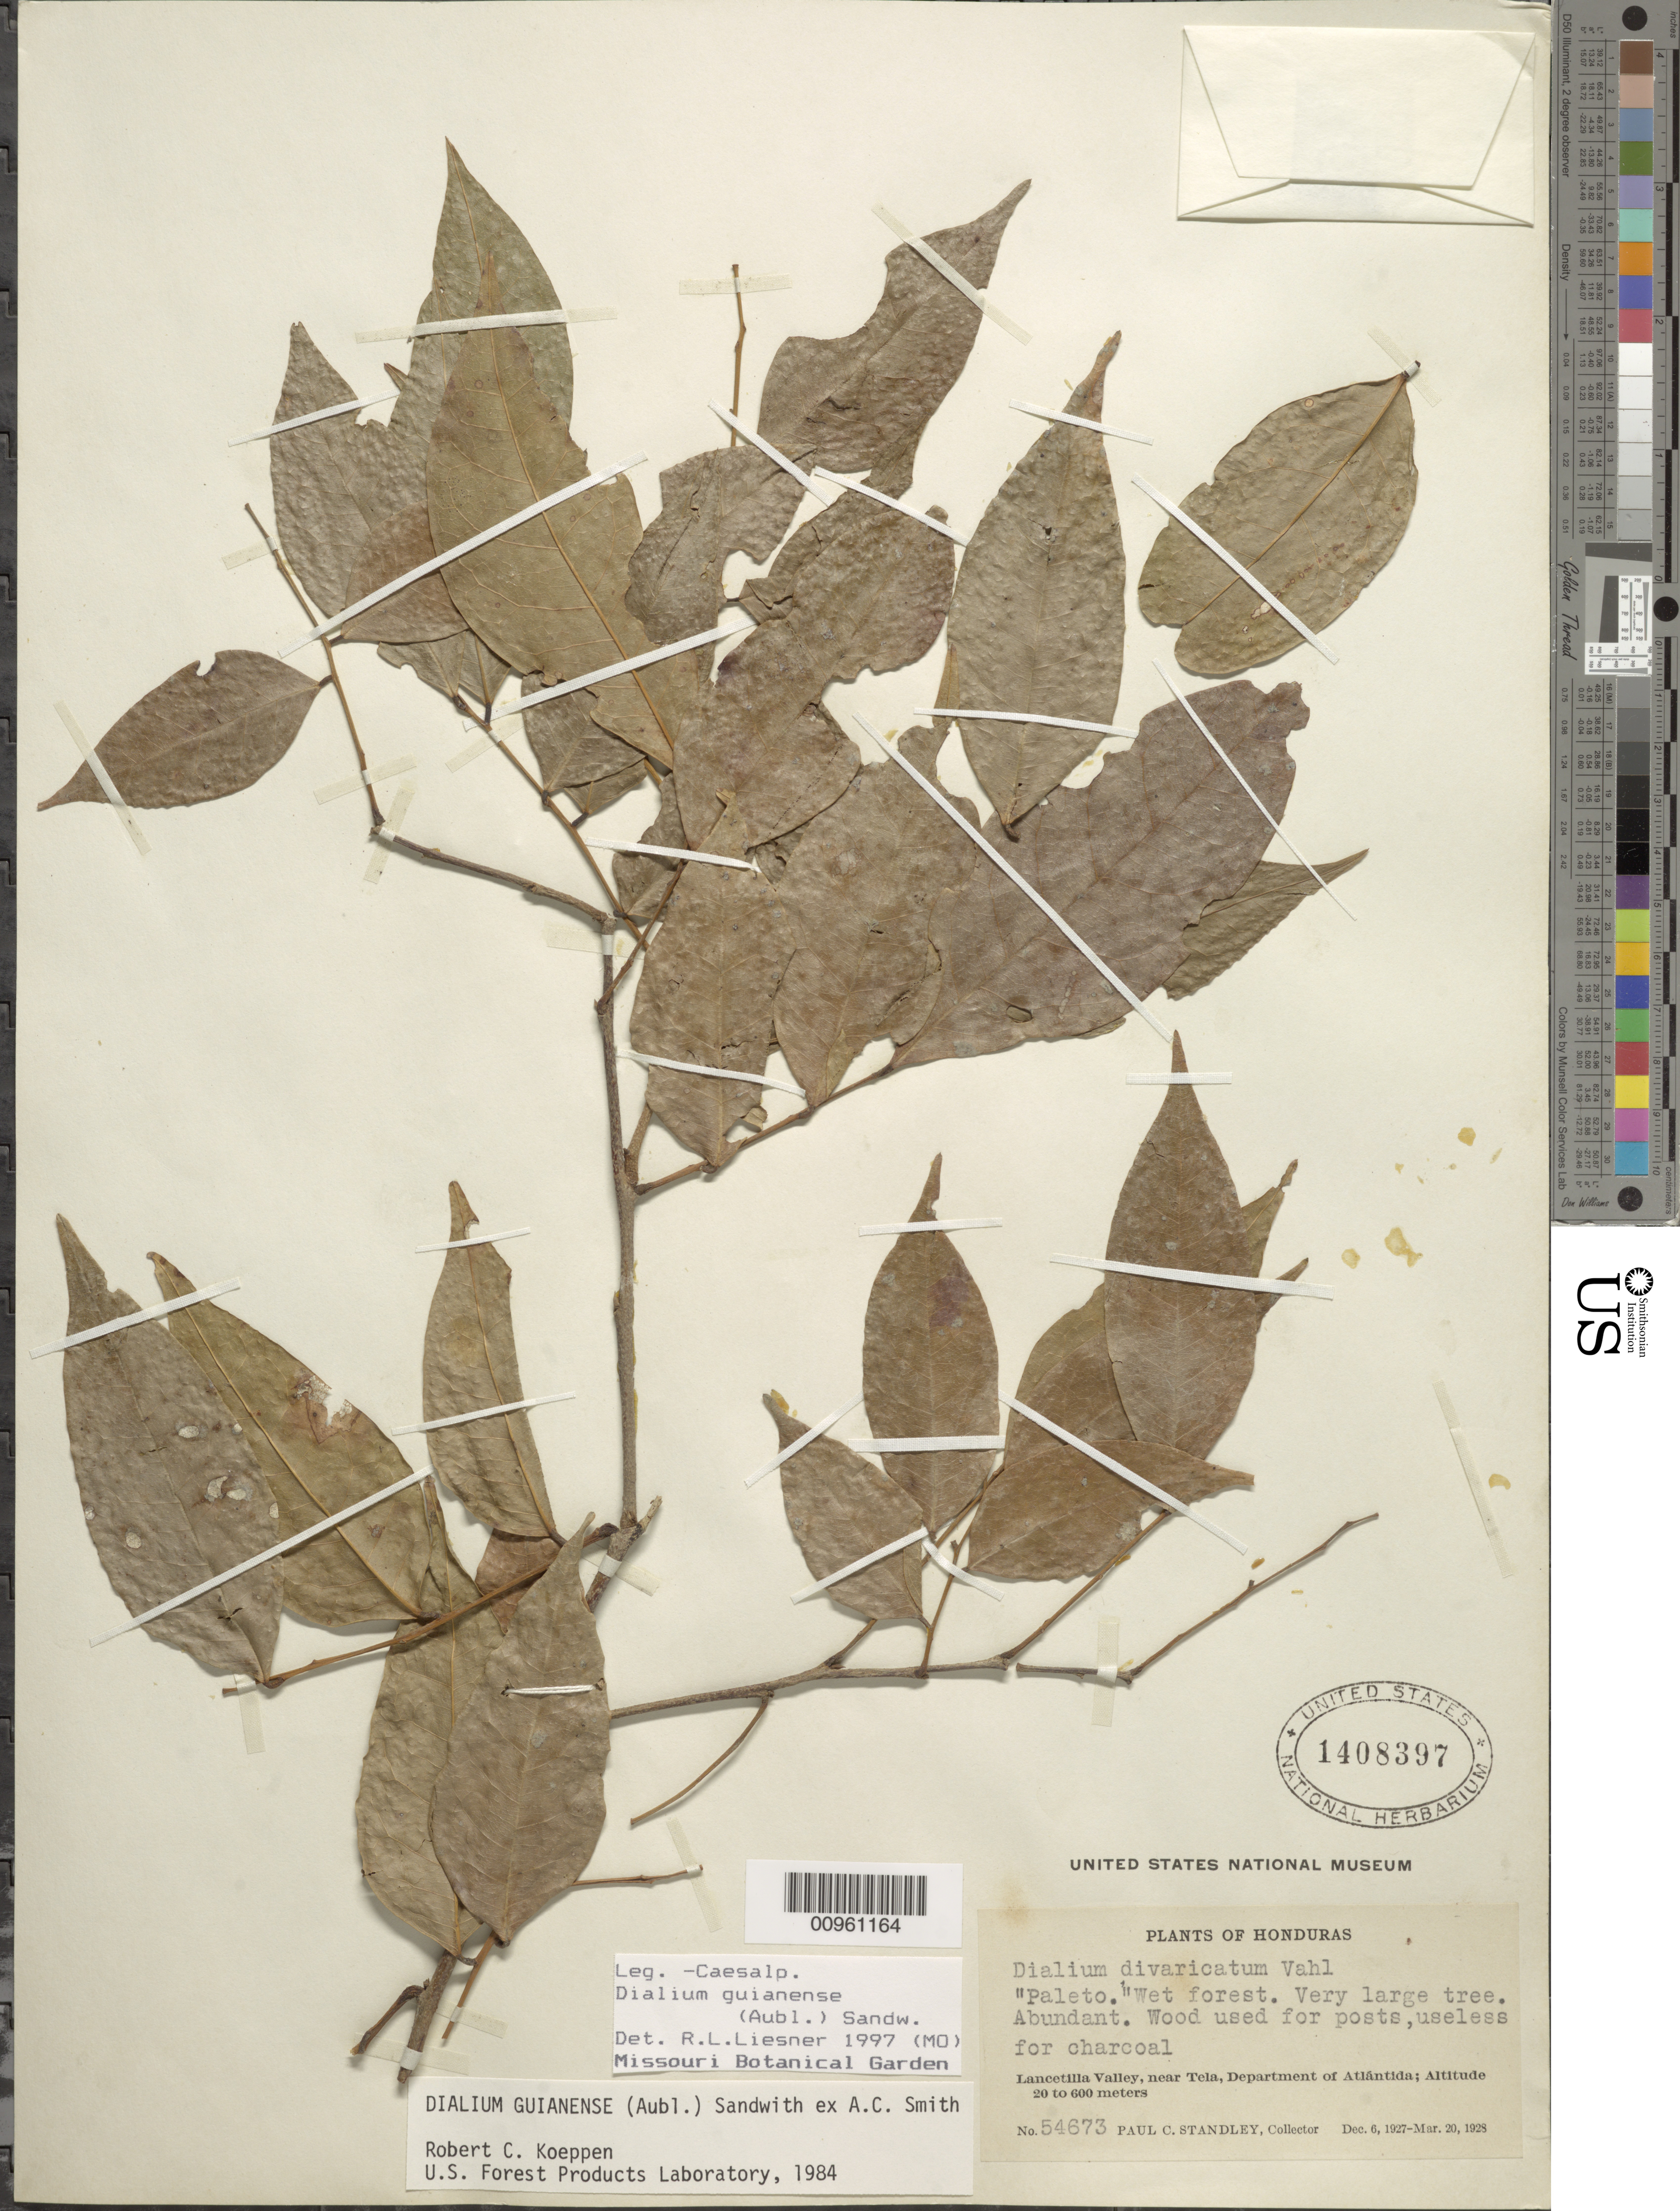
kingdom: Plantae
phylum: Tracheophyta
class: Magnoliopsida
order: Fabales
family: Fabaceae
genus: Dialium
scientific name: Dialium guianense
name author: (Aubl.) Sandwith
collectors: P. C. Standley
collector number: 54673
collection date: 1927-12-06/1928-03-20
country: Honduras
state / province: Atlántida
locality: Lancetilla Valley, near Tela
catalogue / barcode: US 1408397